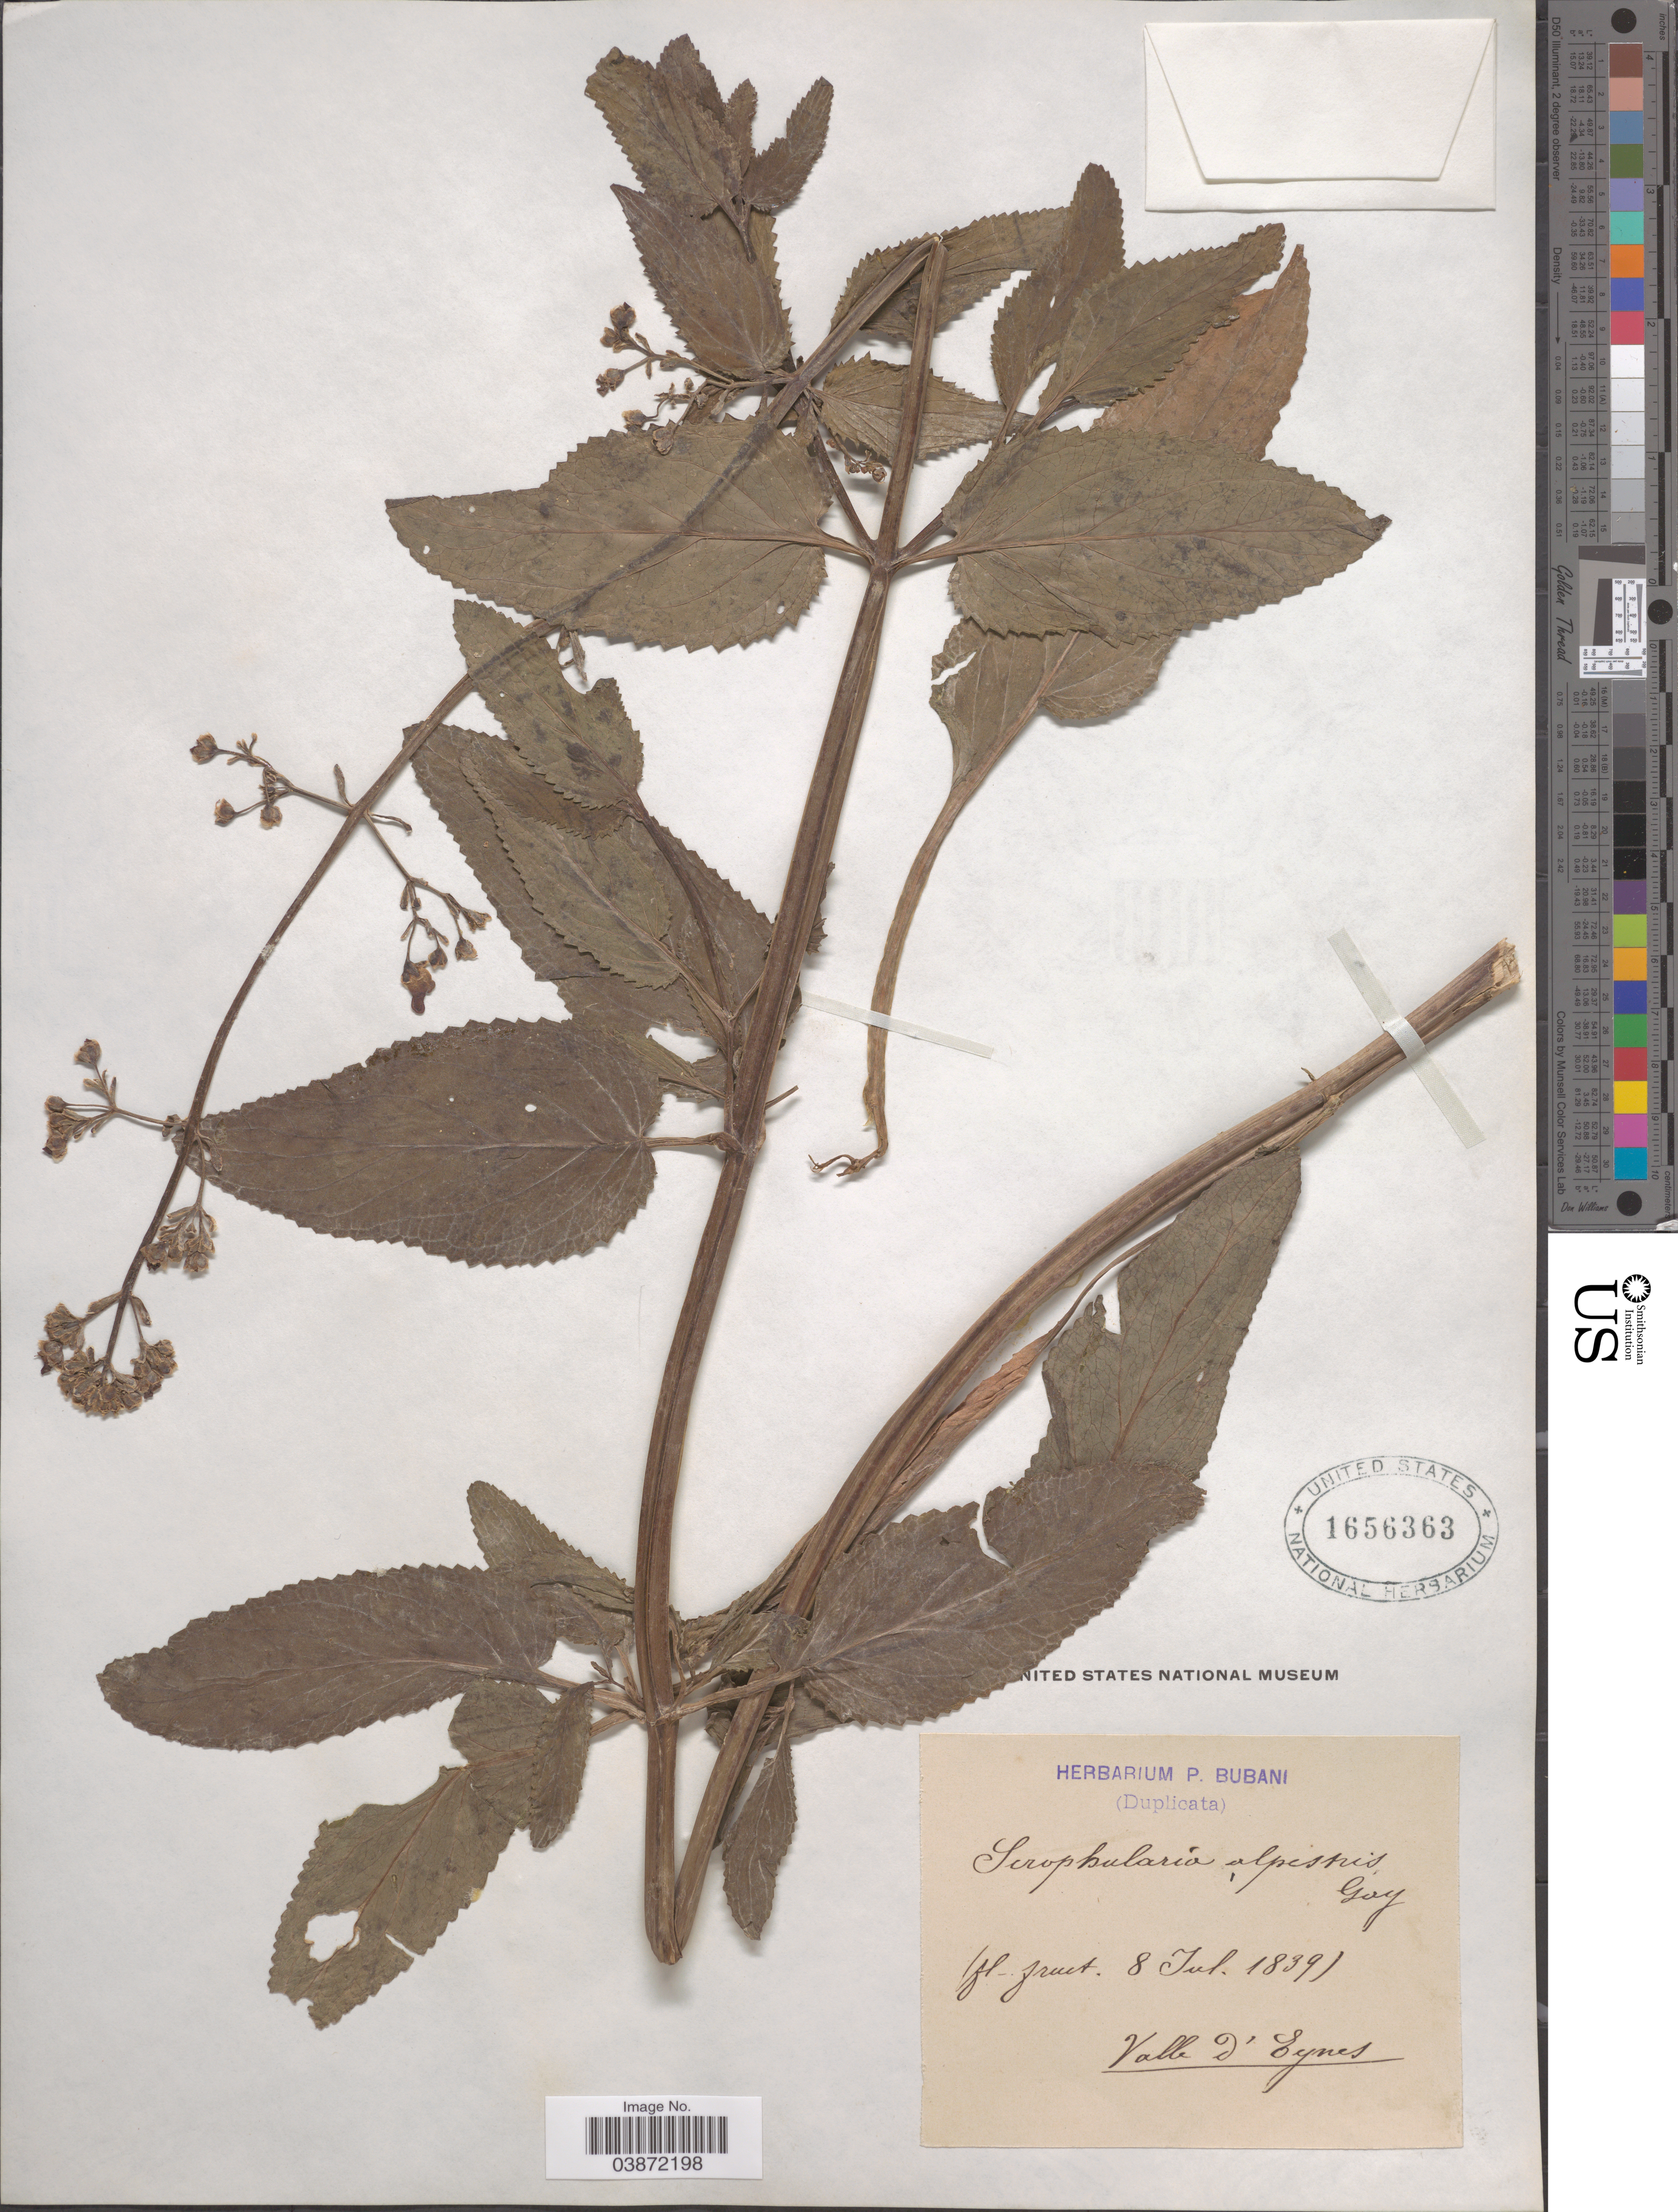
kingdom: Plantae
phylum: Tracheophyta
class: Magnoliopsida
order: Lamiales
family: Scrophulariaceae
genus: Scrophularia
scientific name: Scrophularia alpestris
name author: J. Gay ex Benth.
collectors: ex herb. P. Bubani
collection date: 1839-07-08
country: France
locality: Valle d' Eynes.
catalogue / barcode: US 1656363